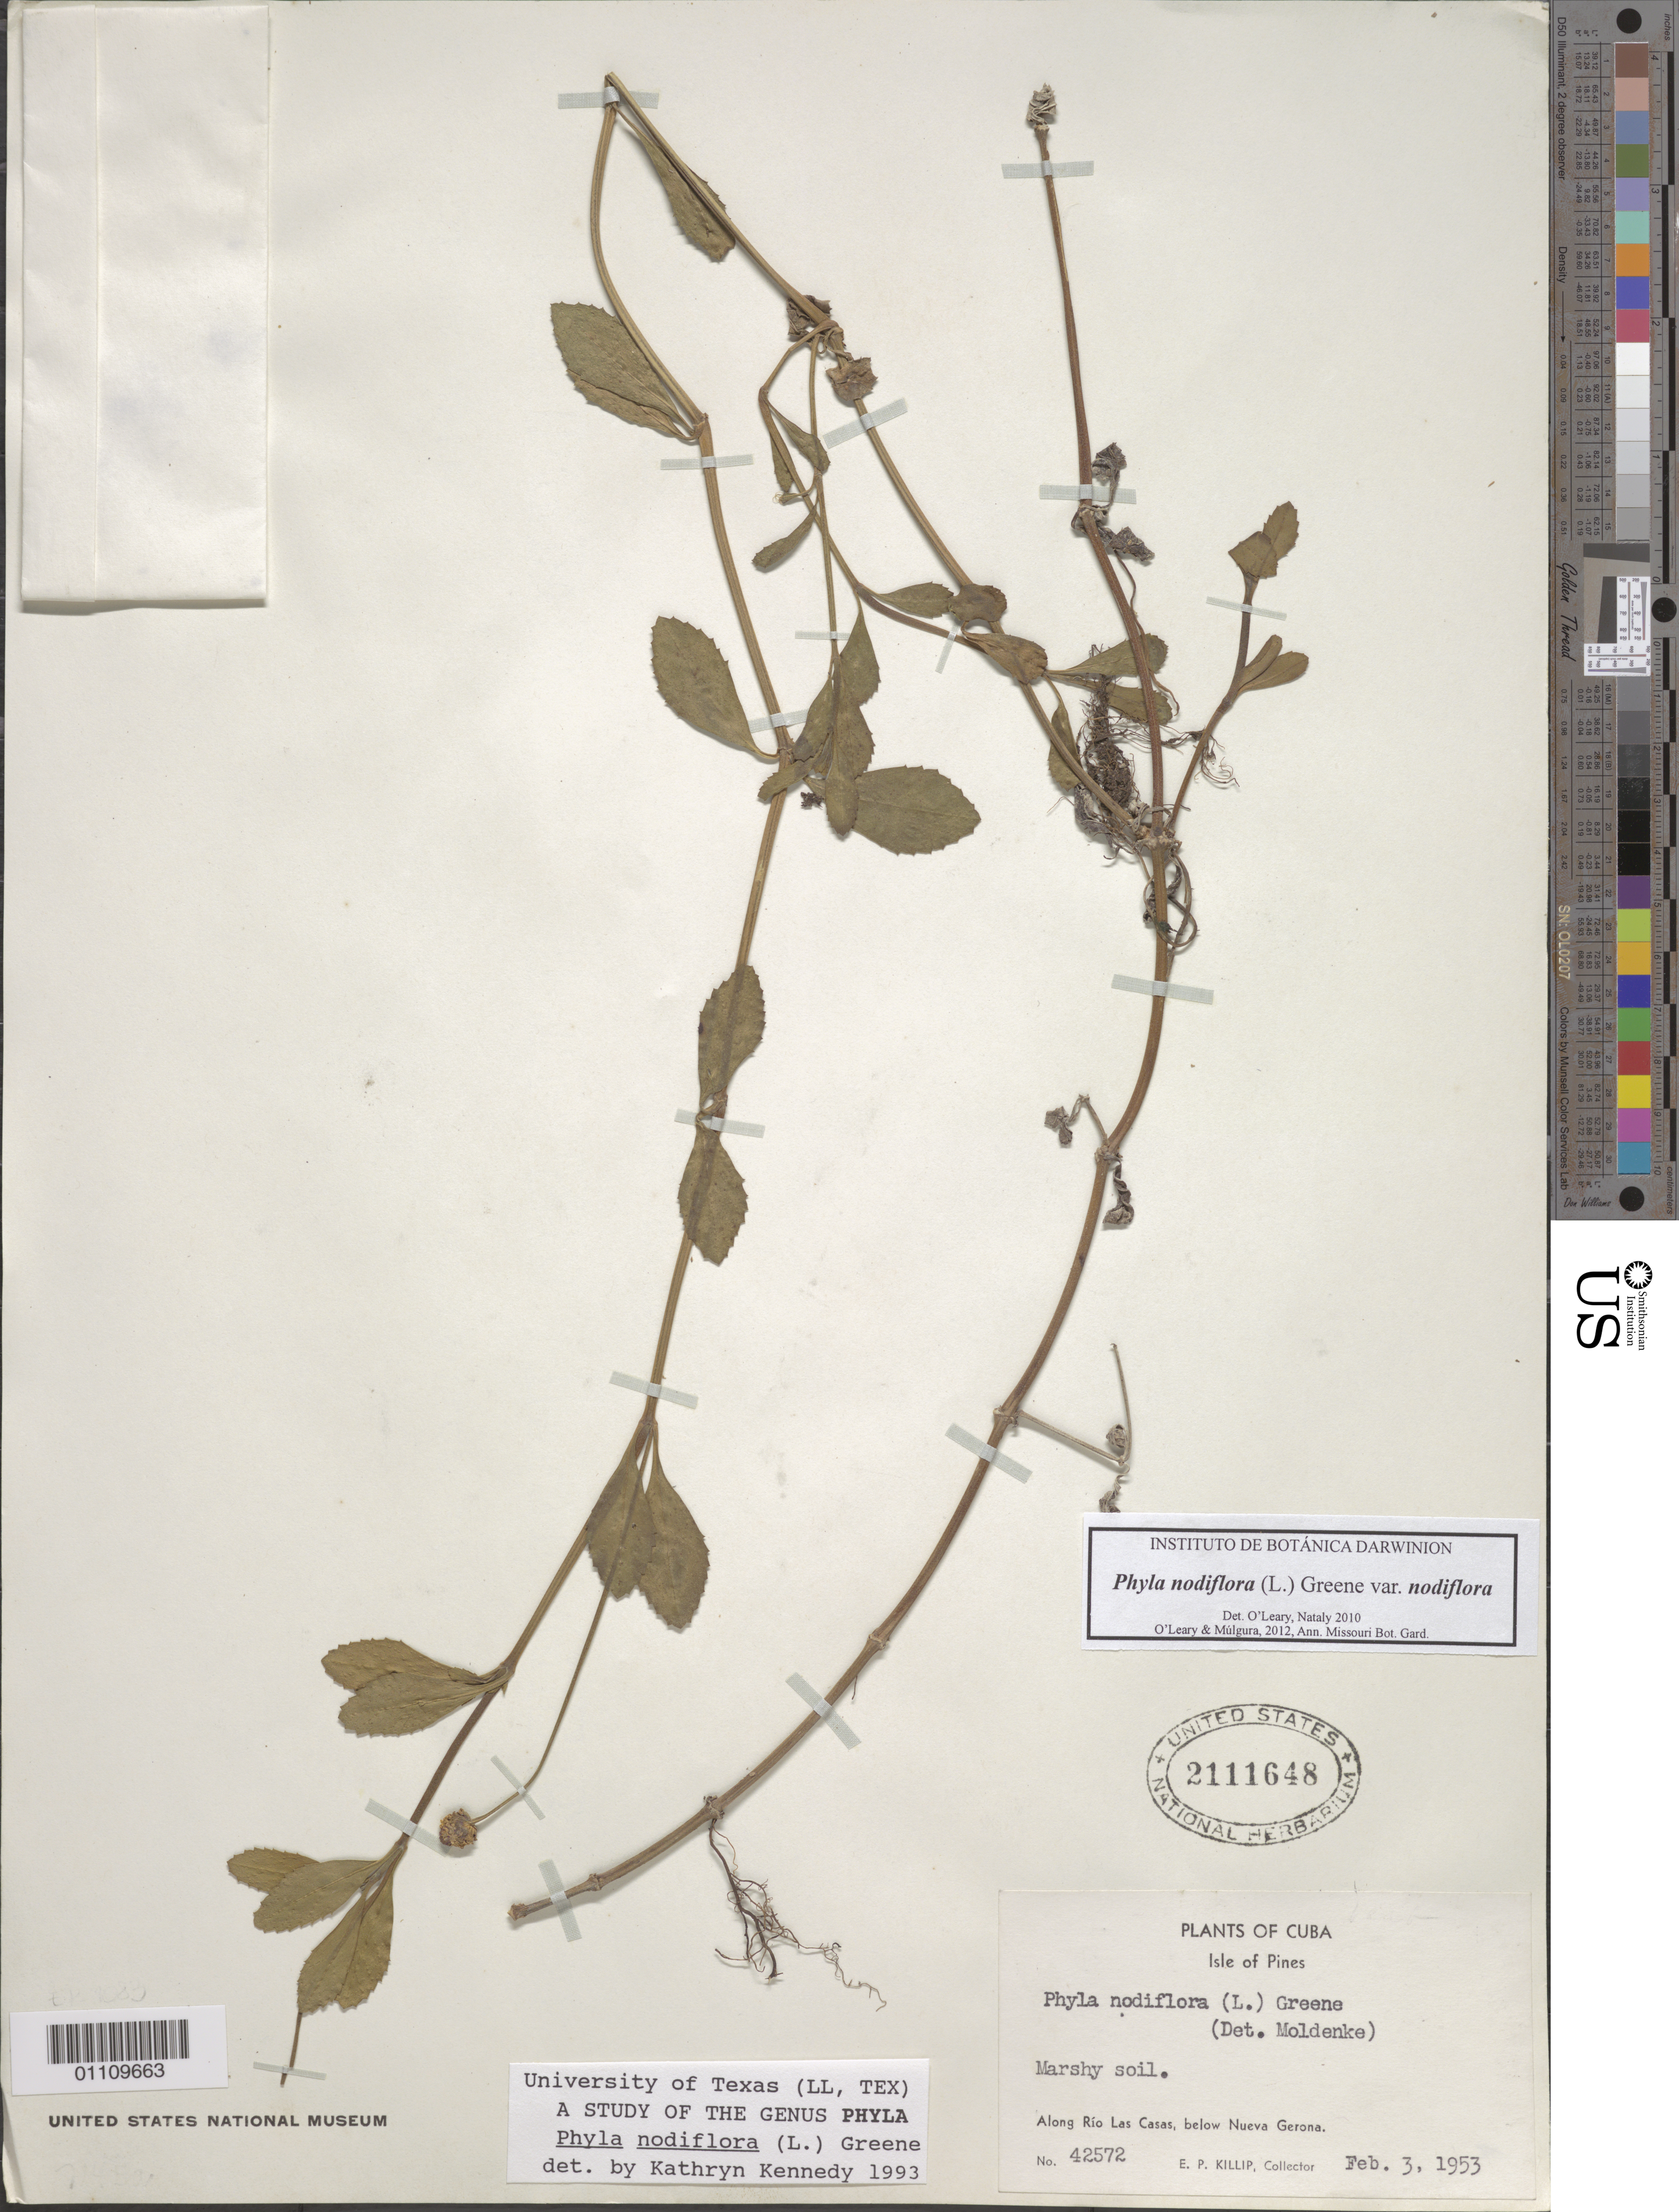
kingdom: Plantae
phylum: Tracheophyta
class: Magnoliopsida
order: Lamiales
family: Verbenaceae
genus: Phyla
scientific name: Phyla nodiflora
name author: (L.) Greene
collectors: E. P. Killip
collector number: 42572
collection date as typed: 03 Feb 1953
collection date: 1953-02-03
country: Cuba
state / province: Isla de La Juventud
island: Isla de la Juventud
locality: Río Casas, below Nueva Gerona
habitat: Marshy soil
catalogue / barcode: US 2111648